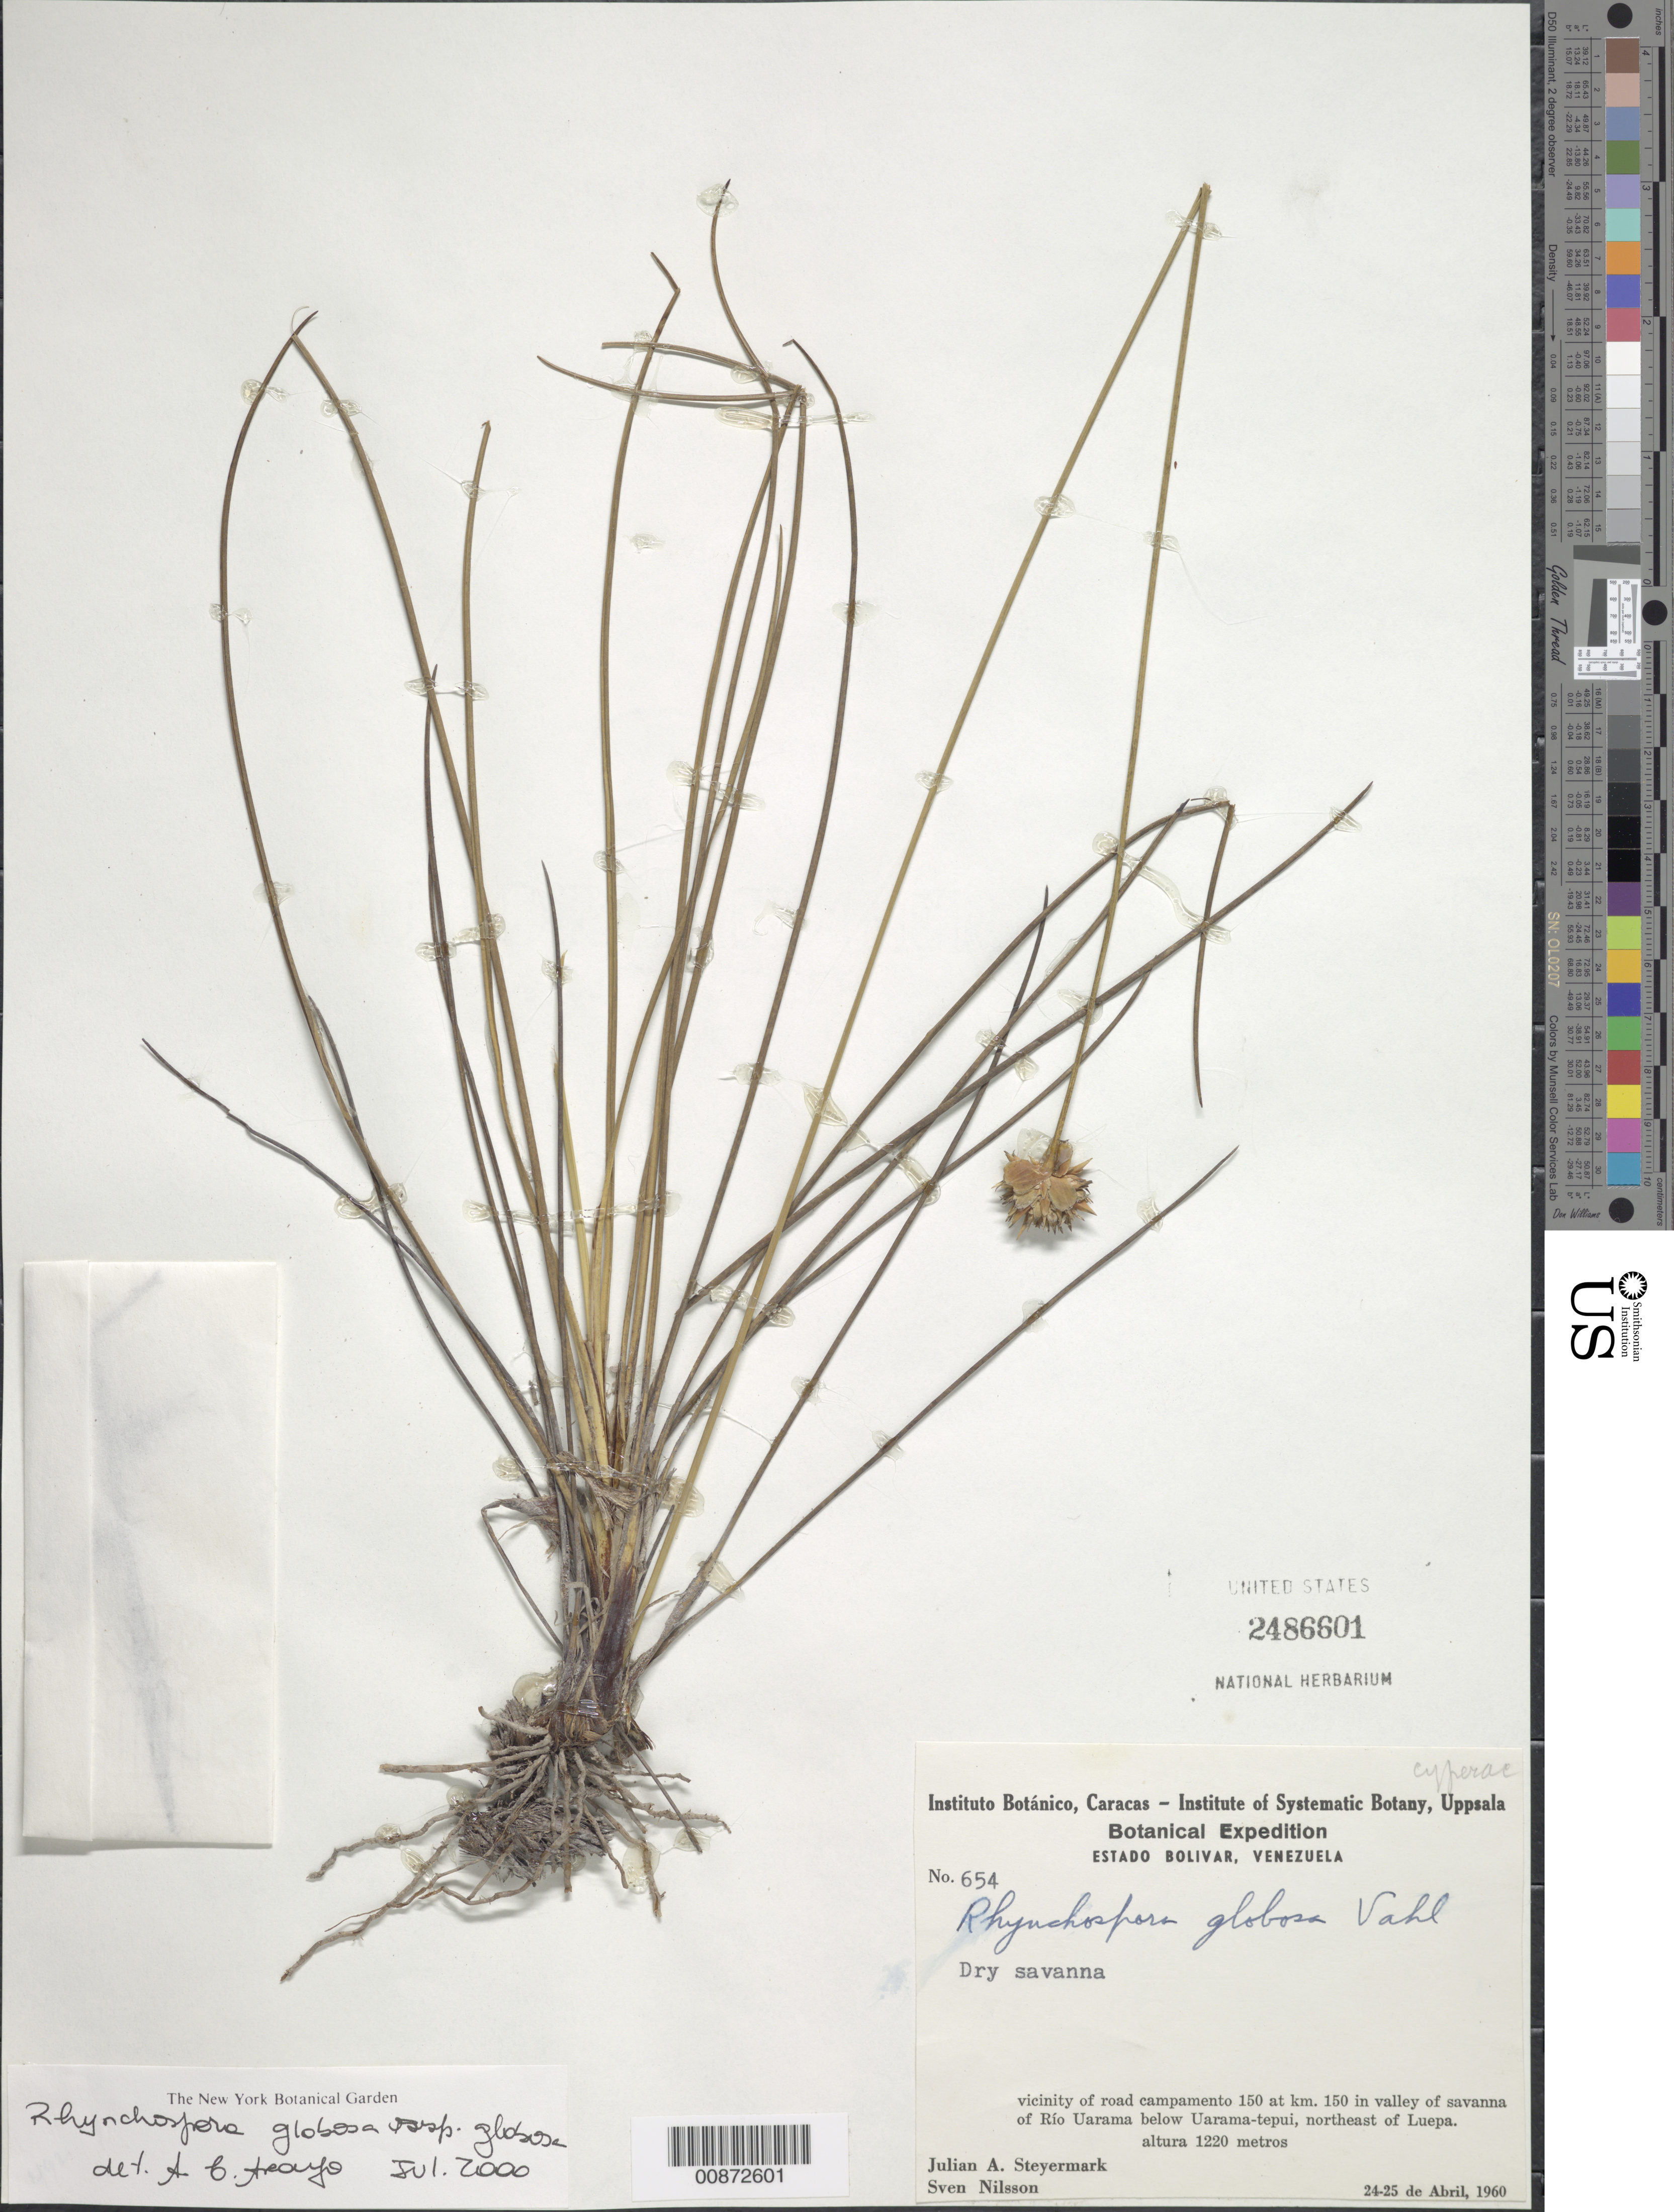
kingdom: Plantae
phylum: Tracheophyta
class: Liliopsida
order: Poales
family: Cyperaceae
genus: Rhynchospora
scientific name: Rhynchospora globosa subsp. globosa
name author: (Kunth) Roem. & Schult.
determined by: Araújo, A. C.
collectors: J. Steyermark & S. Nilsson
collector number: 60 654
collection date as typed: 24-Apr-60 to 25-Apr-60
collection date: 1960-04-24/1960-04-25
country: Venezuela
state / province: Bolívar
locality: Río Uarama, below Uarama-tepuí, NE of Luepa, vic. of road campamento 150 at km 150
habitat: Dry savanna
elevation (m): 1220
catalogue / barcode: US 2486601